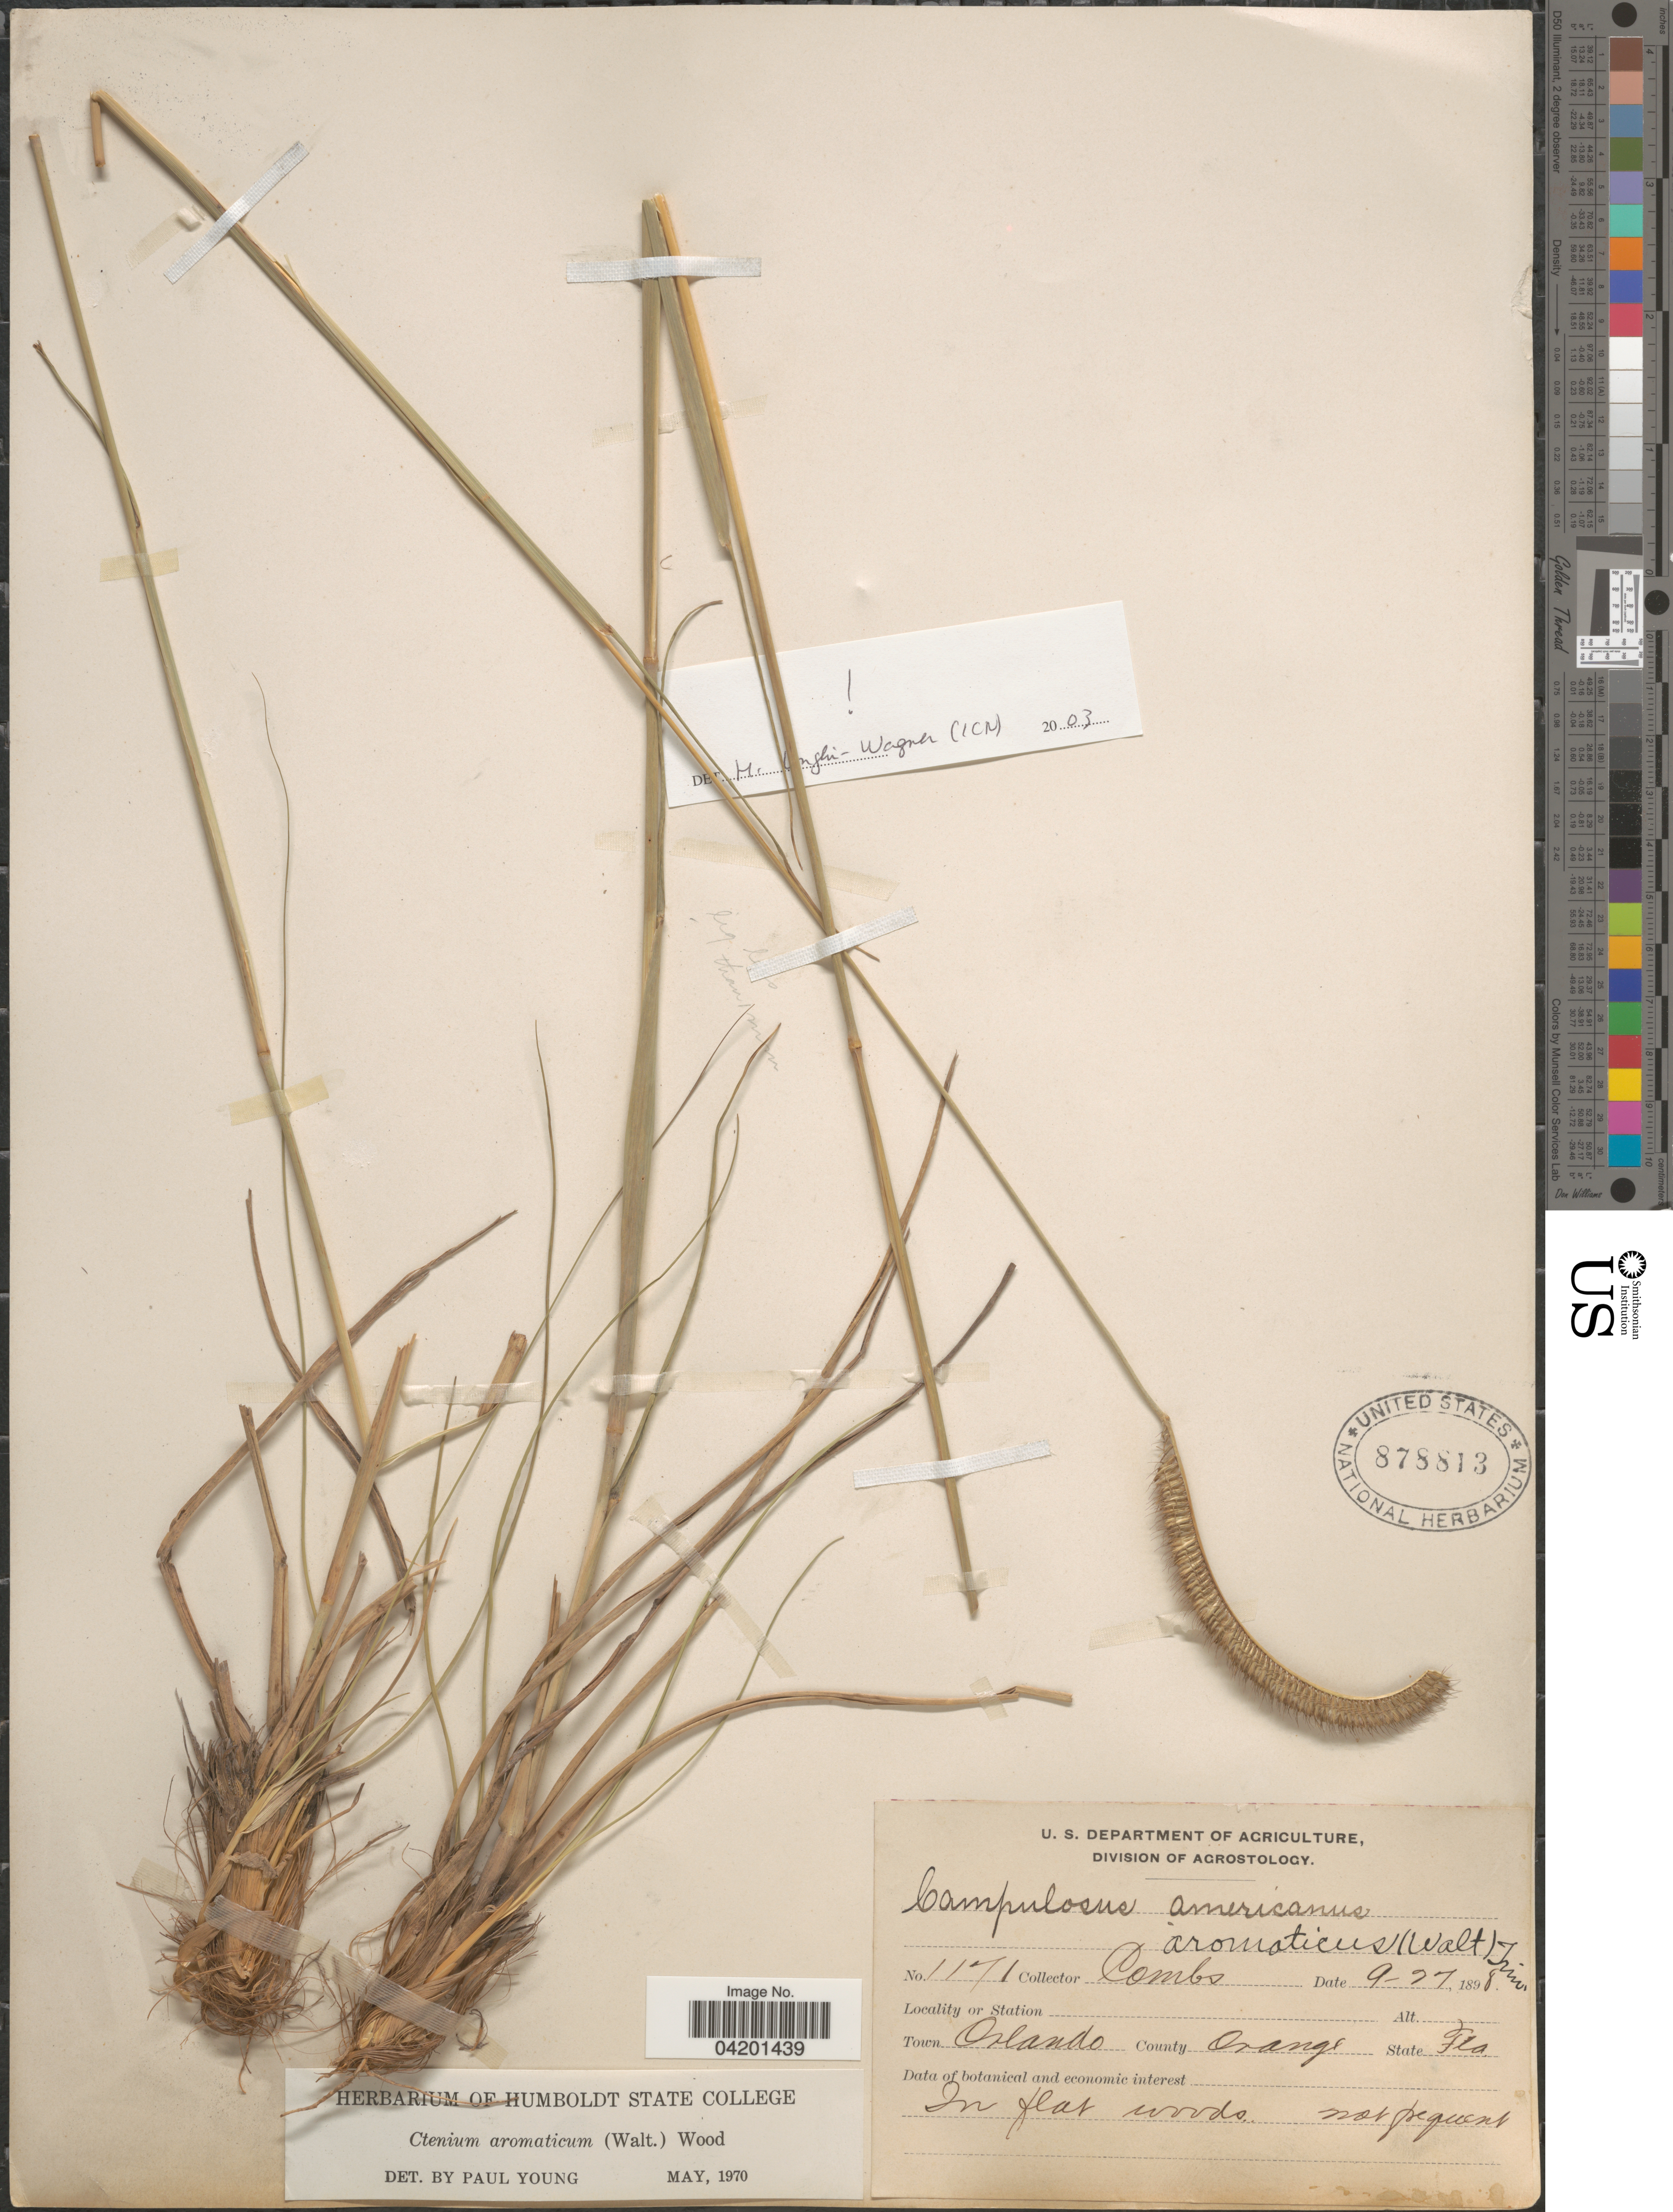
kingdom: Plantae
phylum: Tracheophyta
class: Liliopsida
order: Poales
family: Poaceae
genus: Ctenium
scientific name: Ctenium aromaticum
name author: (Walter) Alph. Wood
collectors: -. Combs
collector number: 1171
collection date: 1898-09-27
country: United States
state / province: Florida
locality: Town Orlando. County Orange.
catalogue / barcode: US 878813